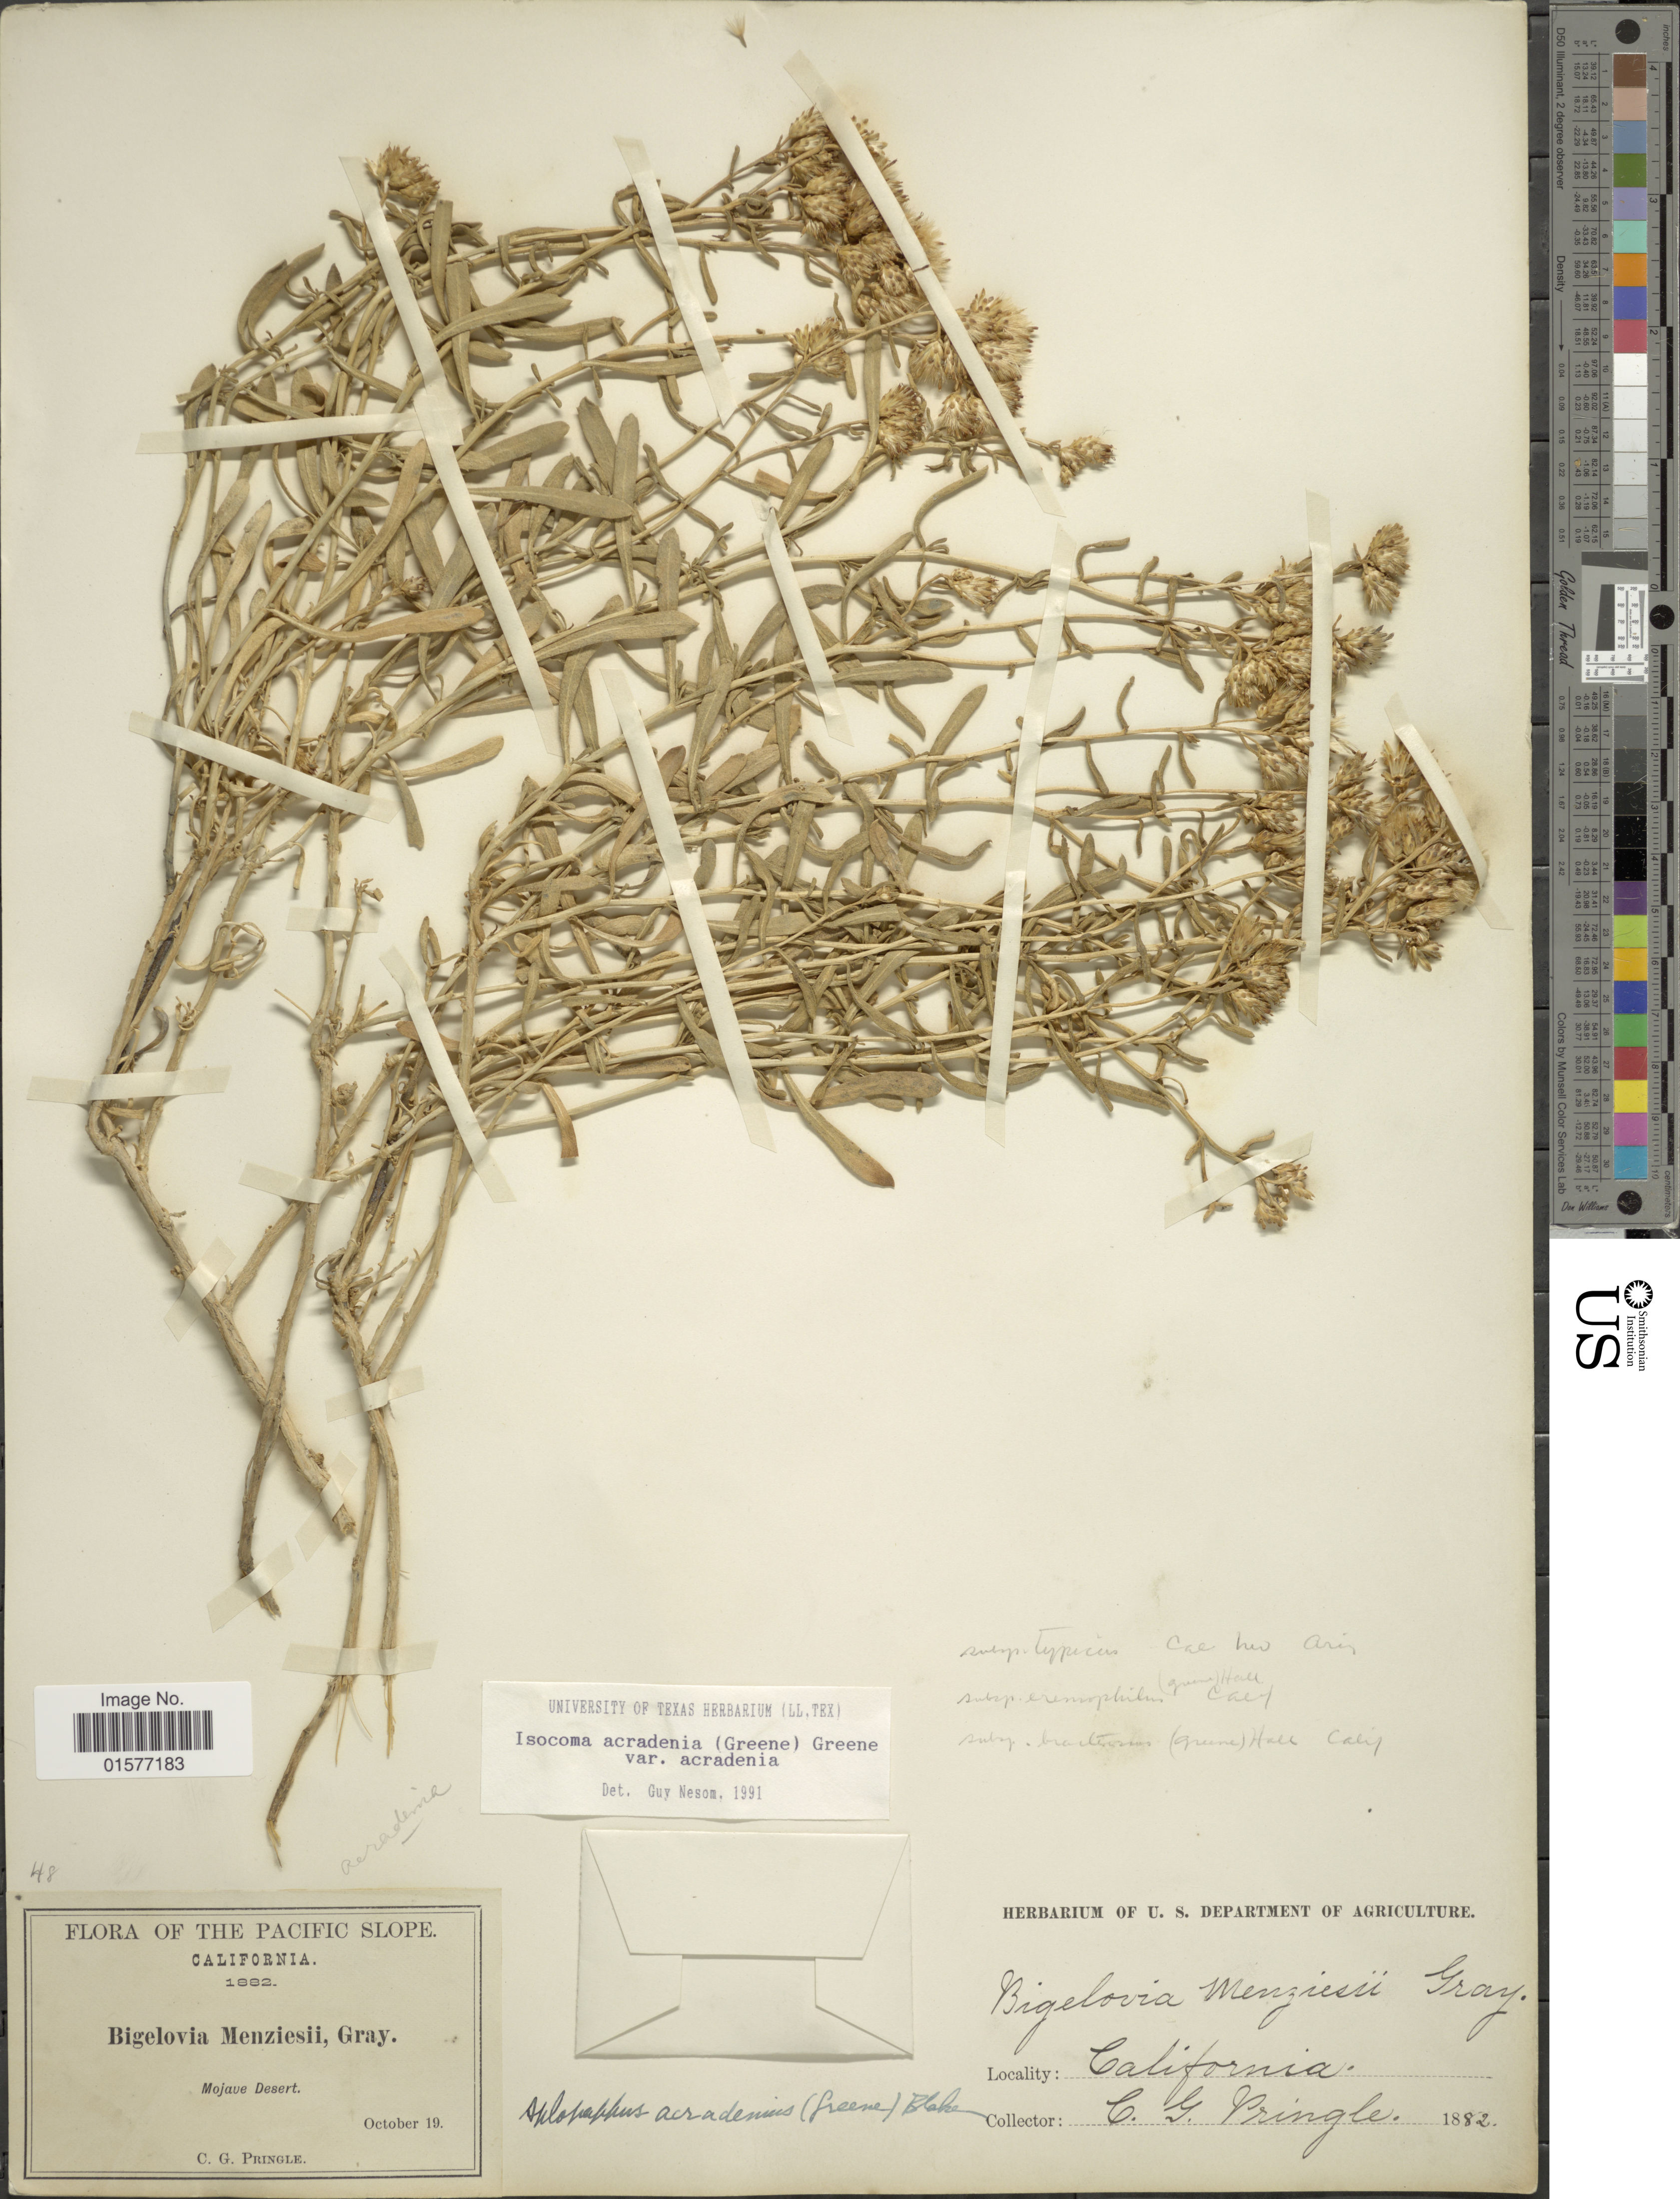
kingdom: Plantae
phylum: Tracheophyta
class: Magnoliopsida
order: Asterales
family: Asteraceae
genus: Isocoma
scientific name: Isocoma acradenia var. acradenia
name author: (Greene) Greene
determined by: Urbatsch, Lowell E., Curator (LSU), Louisiana State University (UNITED STATES)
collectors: C. G. Pringle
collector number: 48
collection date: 1882-10-19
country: United States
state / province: California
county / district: San Bernardino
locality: Mojave Desert